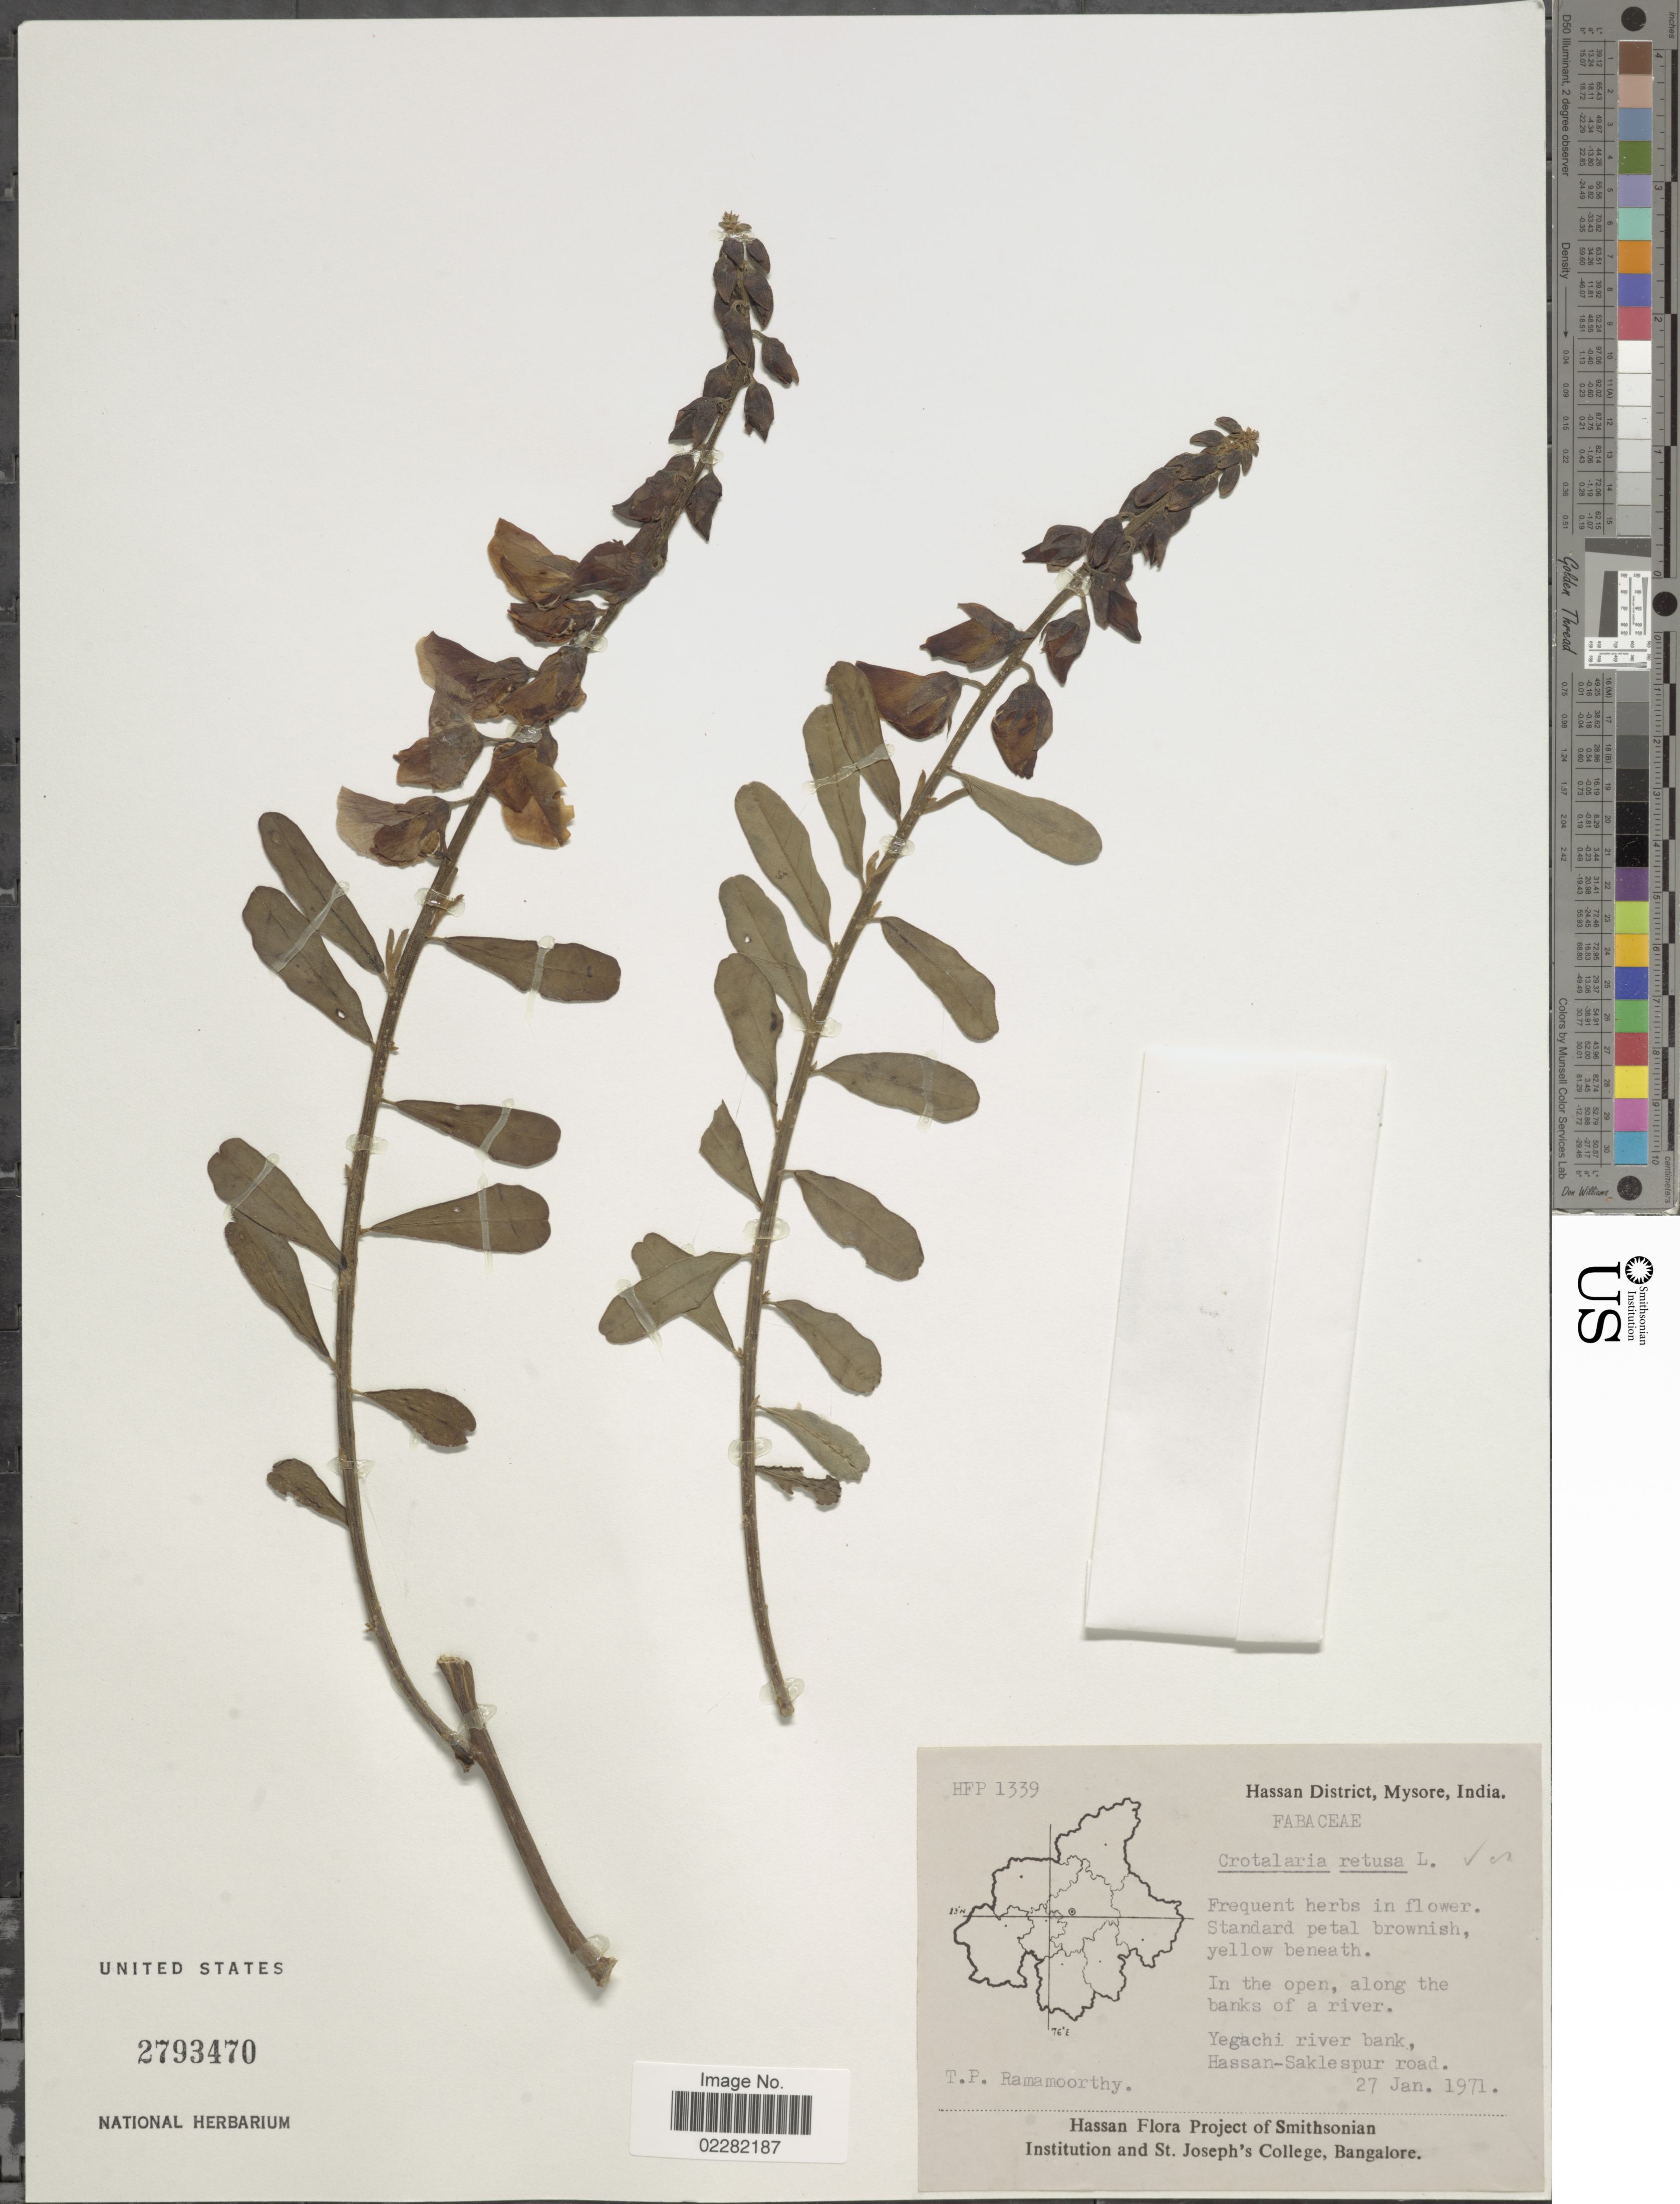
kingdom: Plantae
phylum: Tracheophyta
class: Magnoliopsida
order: Fabales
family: Fabaceae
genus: Crotalaria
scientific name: Crotalaria retusa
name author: L.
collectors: T. P. Ramamoorthy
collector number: HFP 1339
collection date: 1971-01-27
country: India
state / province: Karnataka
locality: Hassan District, Mysore, Yegachi river bank, Hassan-Saklespur road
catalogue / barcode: US 2793470